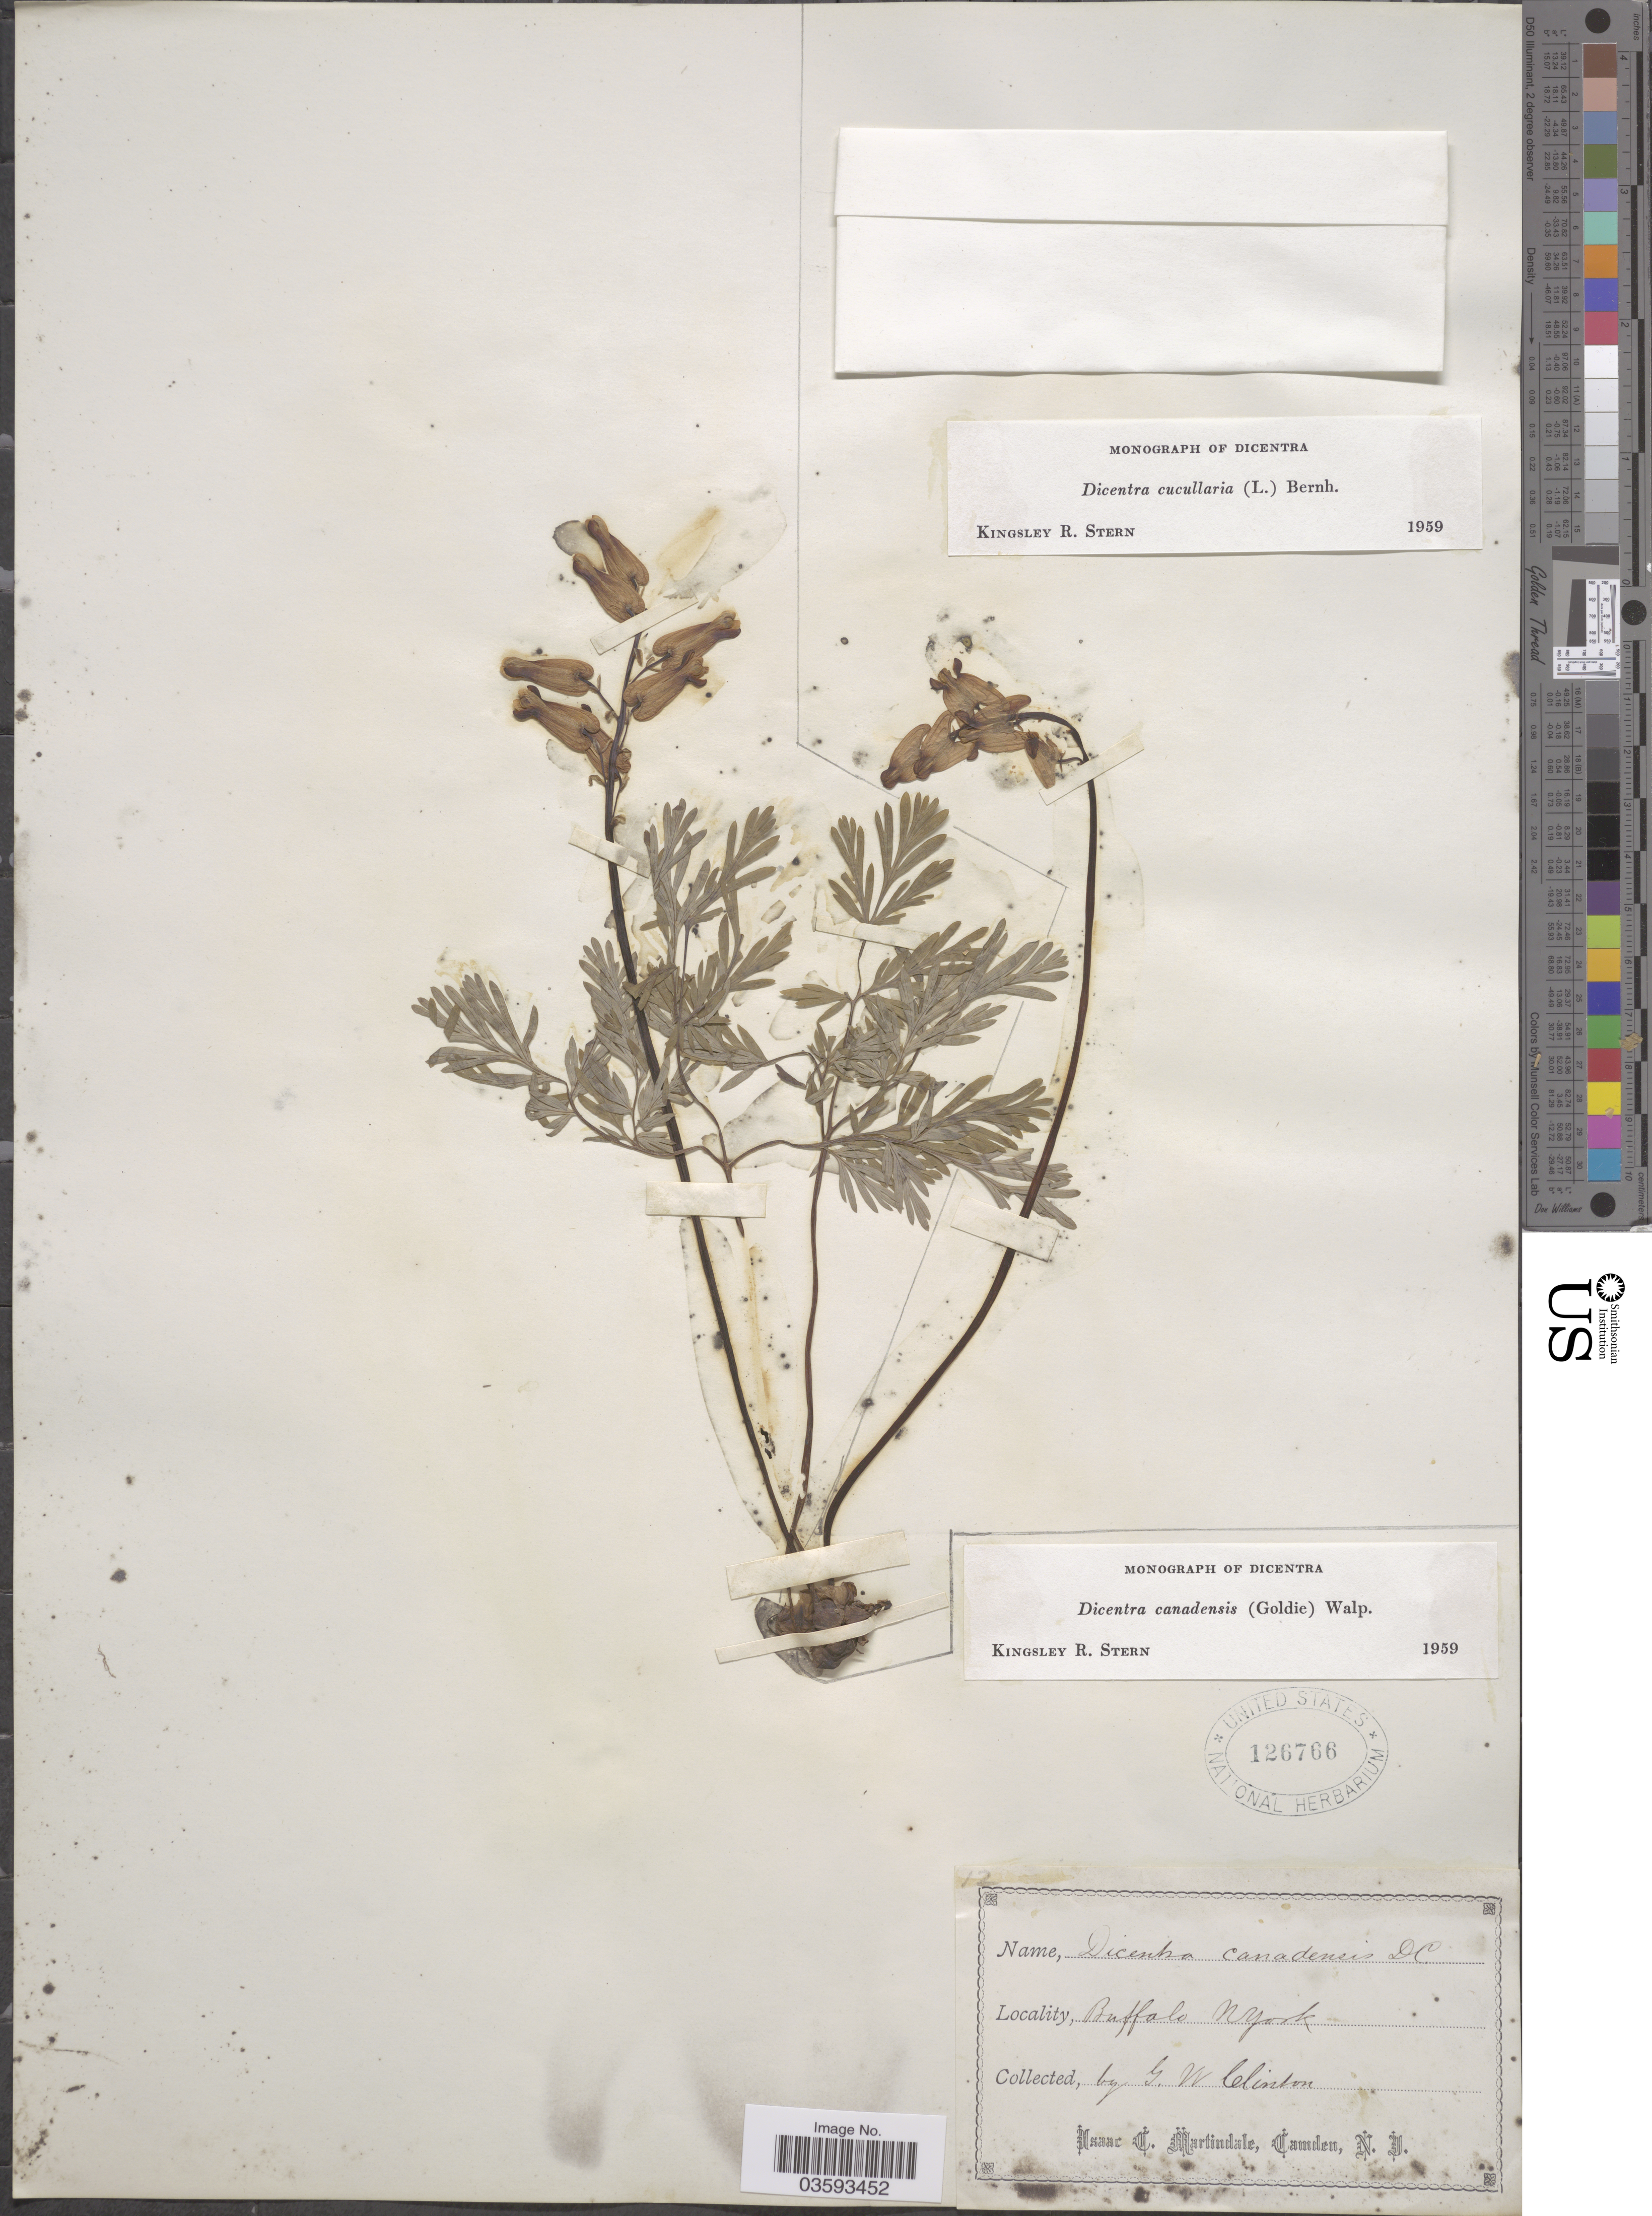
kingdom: Plantae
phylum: Tracheophyta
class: Magnoliopsida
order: Ranunculales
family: Papaveraceae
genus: Dicentra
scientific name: Dicentra canadensis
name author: (Goldie) Walp.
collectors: G. W. Clinton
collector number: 12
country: United States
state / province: New York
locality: Buffalo.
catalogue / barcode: US 126766